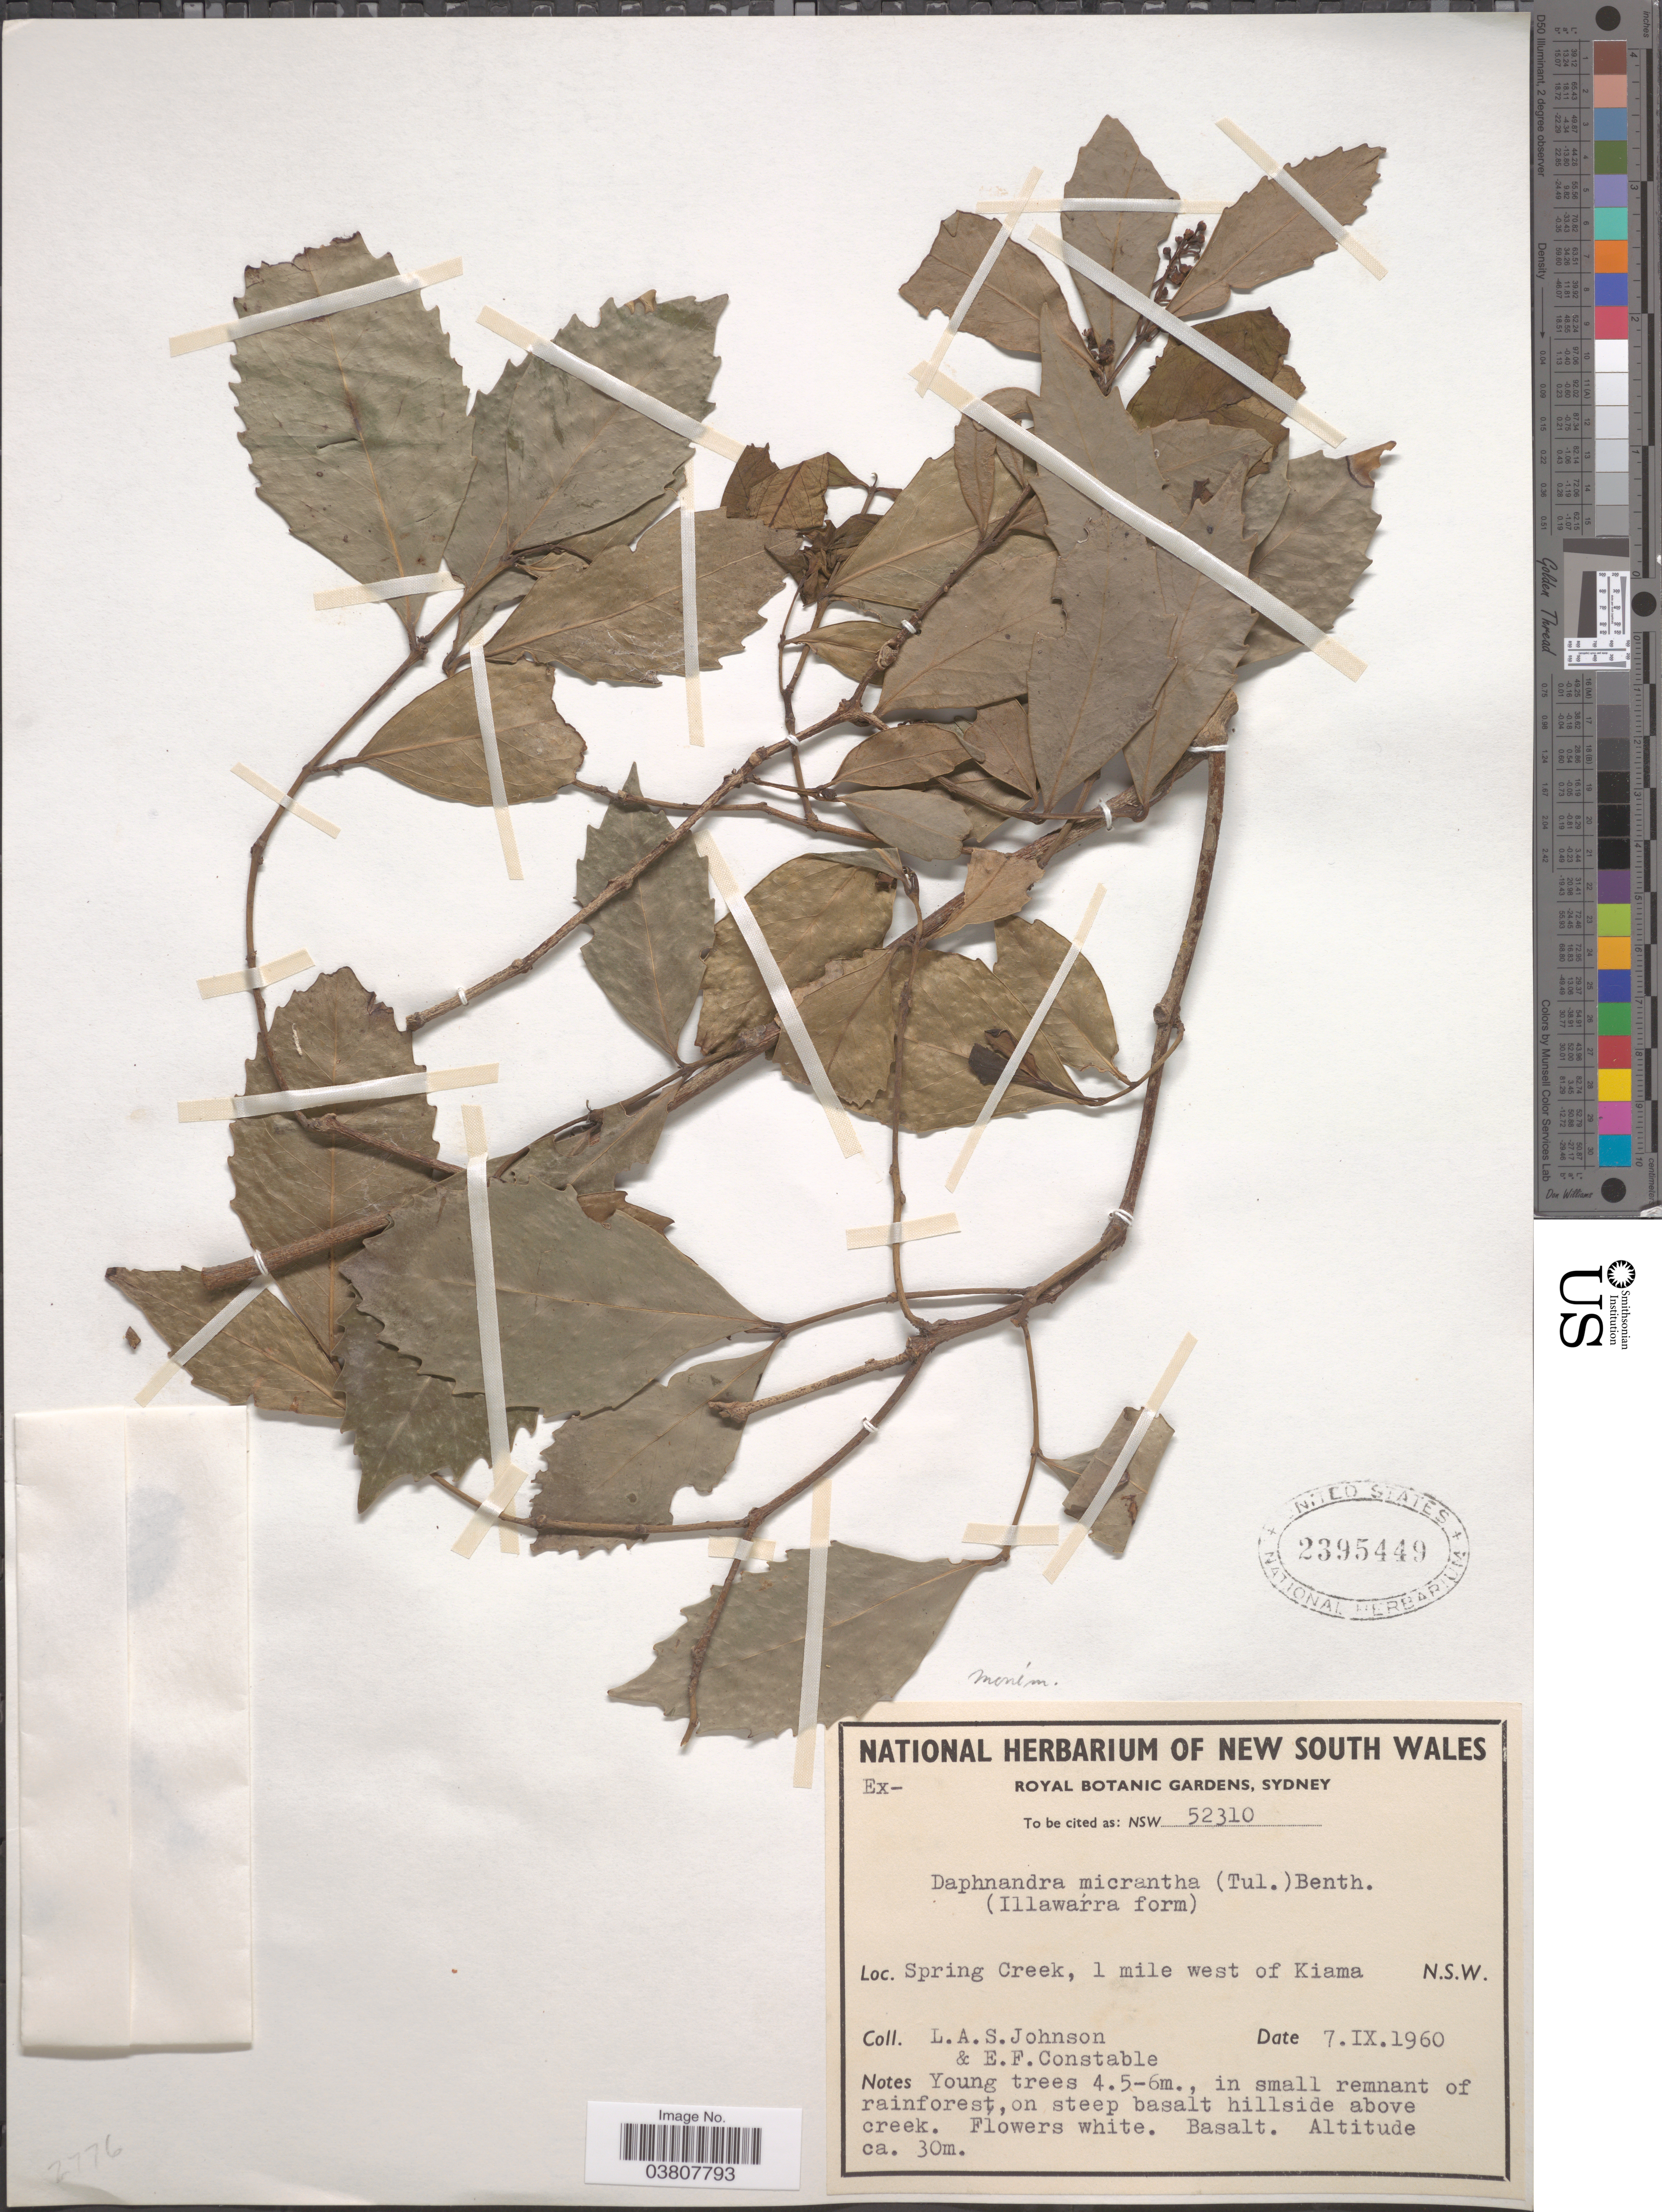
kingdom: Plantae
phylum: Tracheophyta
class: Magnoliopsida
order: Laurales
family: Atherospermataceae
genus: Daphnandra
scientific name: Daphnandra micrantha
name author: (Tul.) Benth.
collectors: L. A. S. Johnson & E. F. Constable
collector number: NSW52310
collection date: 1960-09-07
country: Australia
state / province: New South Wales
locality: Spring Creek, 1 mile west of Kiama.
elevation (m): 30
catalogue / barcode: US 2395449